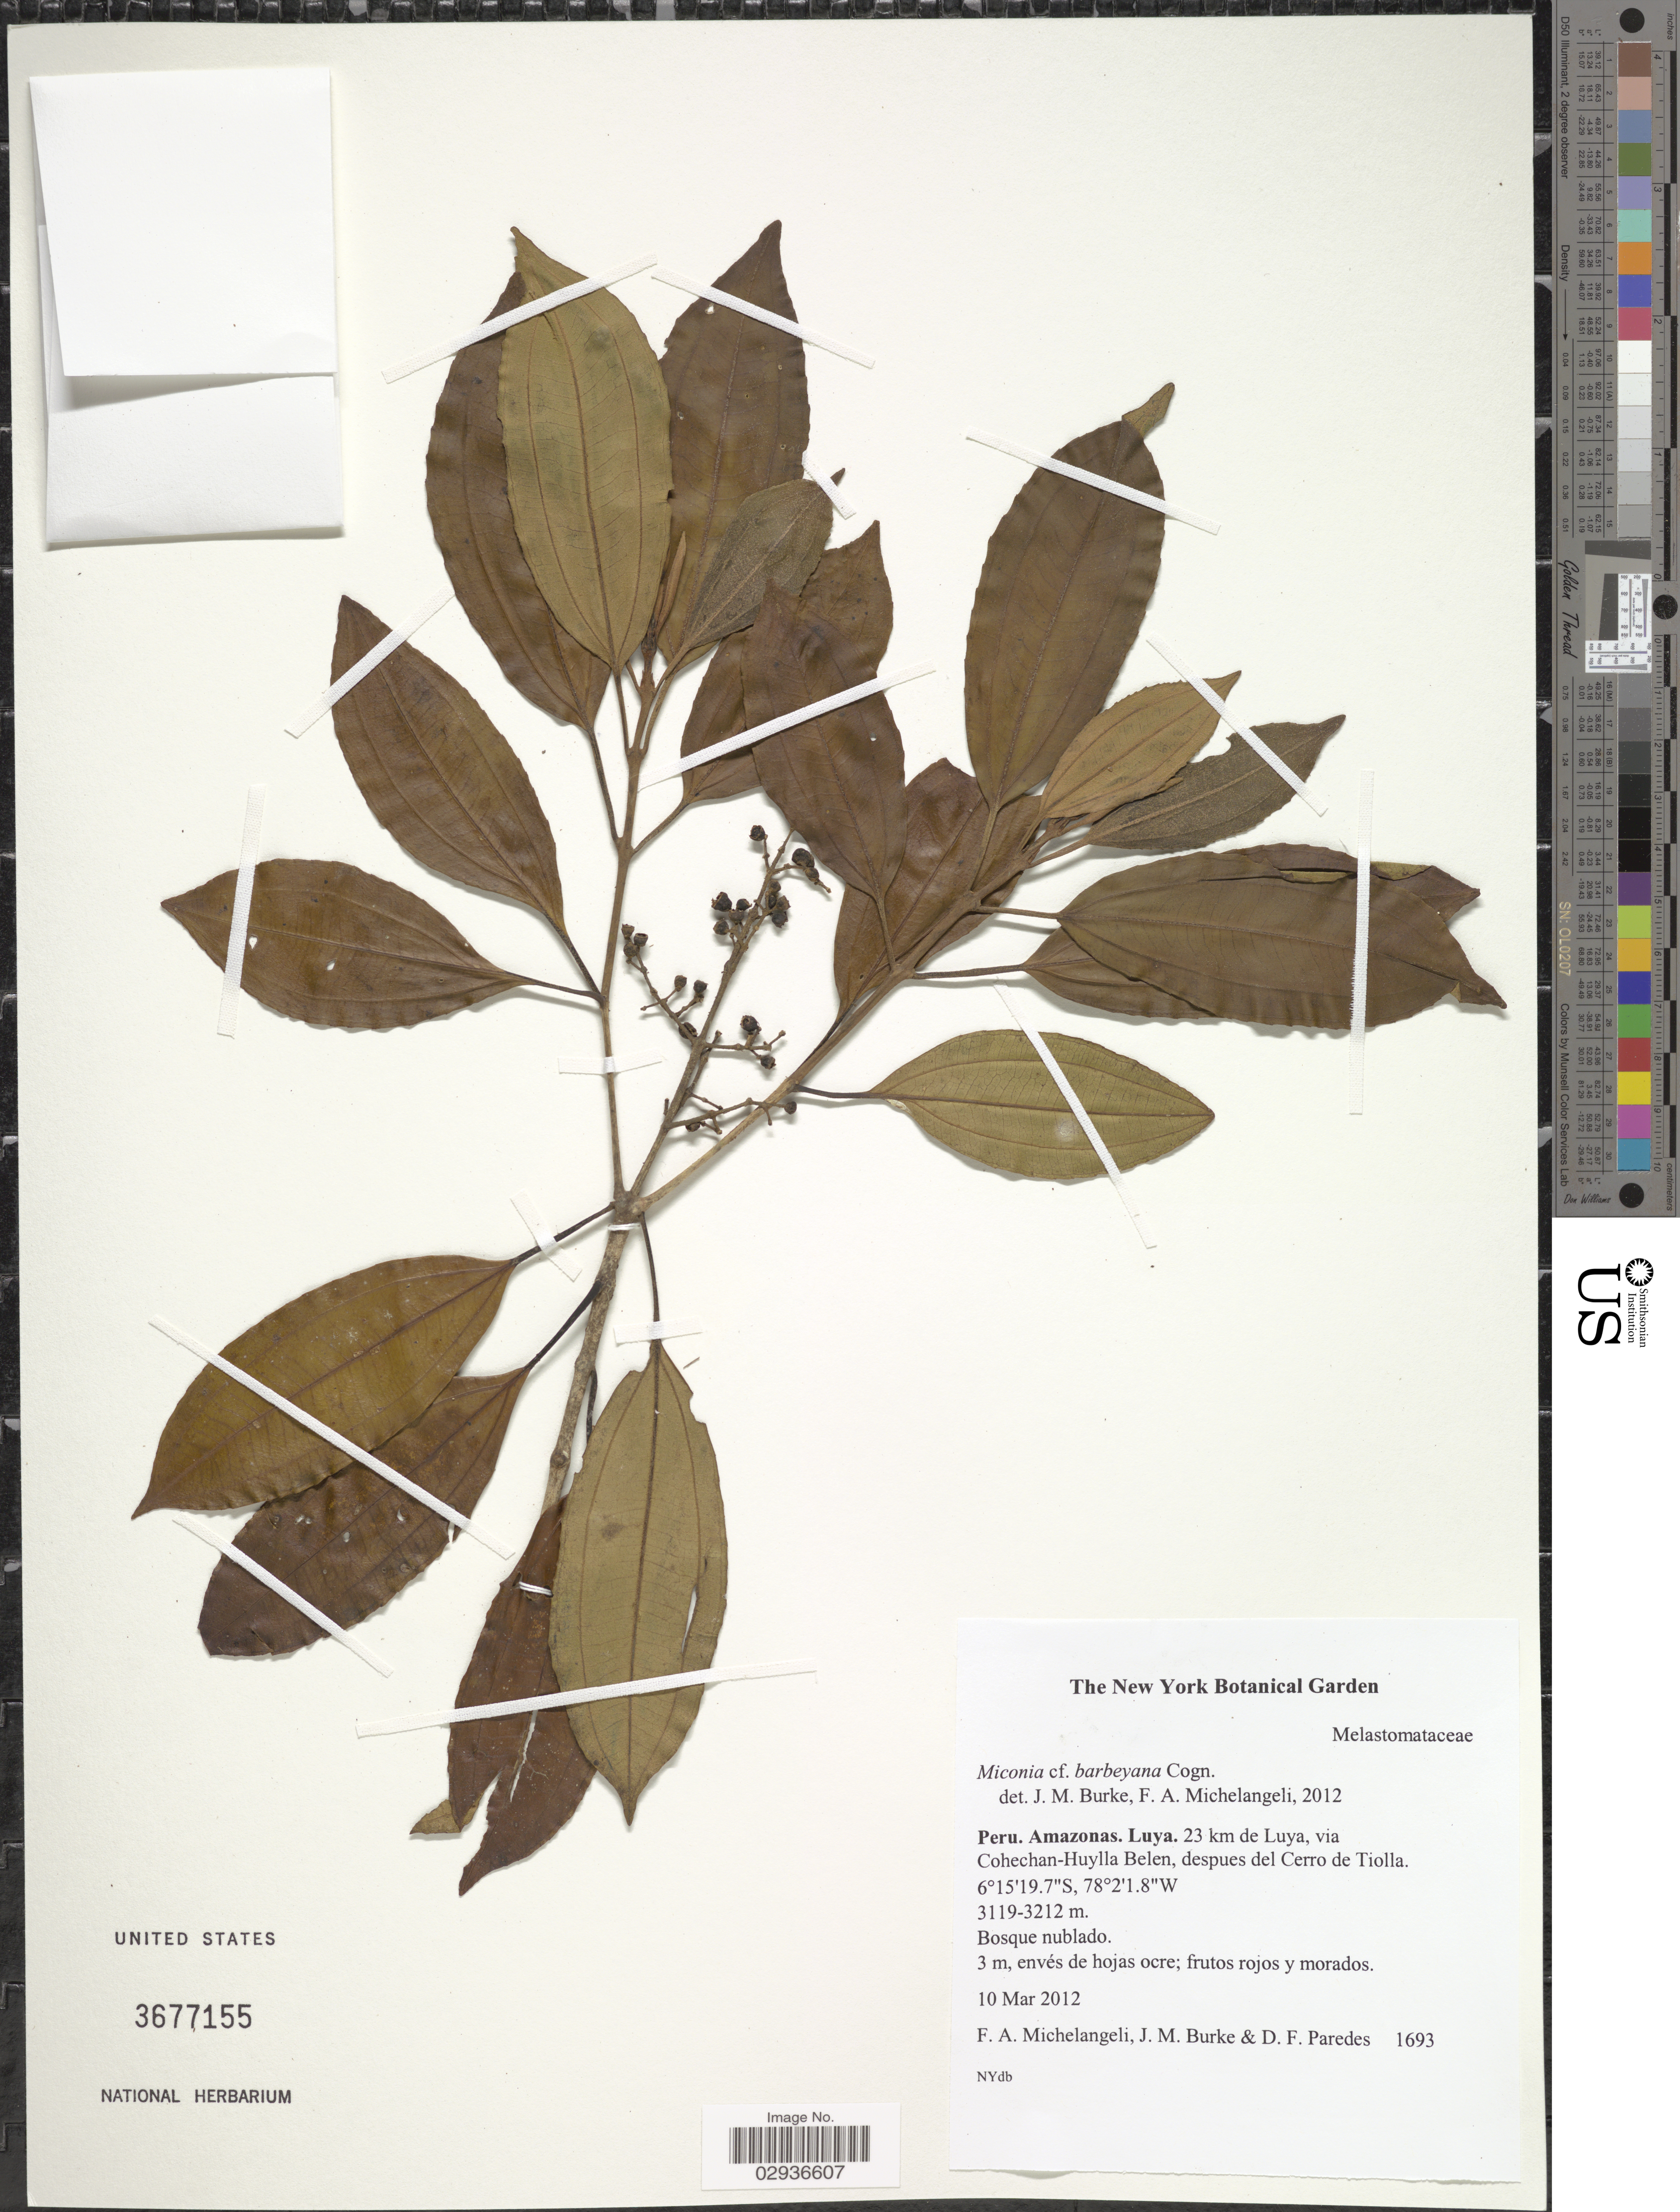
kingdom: Plantae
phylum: Tracheophyta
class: Magnoliopsida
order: Myrtales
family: Melastomataceae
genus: Miconia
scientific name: Miconia barbeyana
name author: Cogn.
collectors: F. A. Michelangeli, Jac. M. Burke & D. Paredes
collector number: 1693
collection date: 2012-03-10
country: Peru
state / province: Amazonas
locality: Luya. 23 km de Luya, via Cohechan-Huylla Belen, despues del Cerro de Tiolla.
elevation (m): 3119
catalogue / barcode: US 3677155